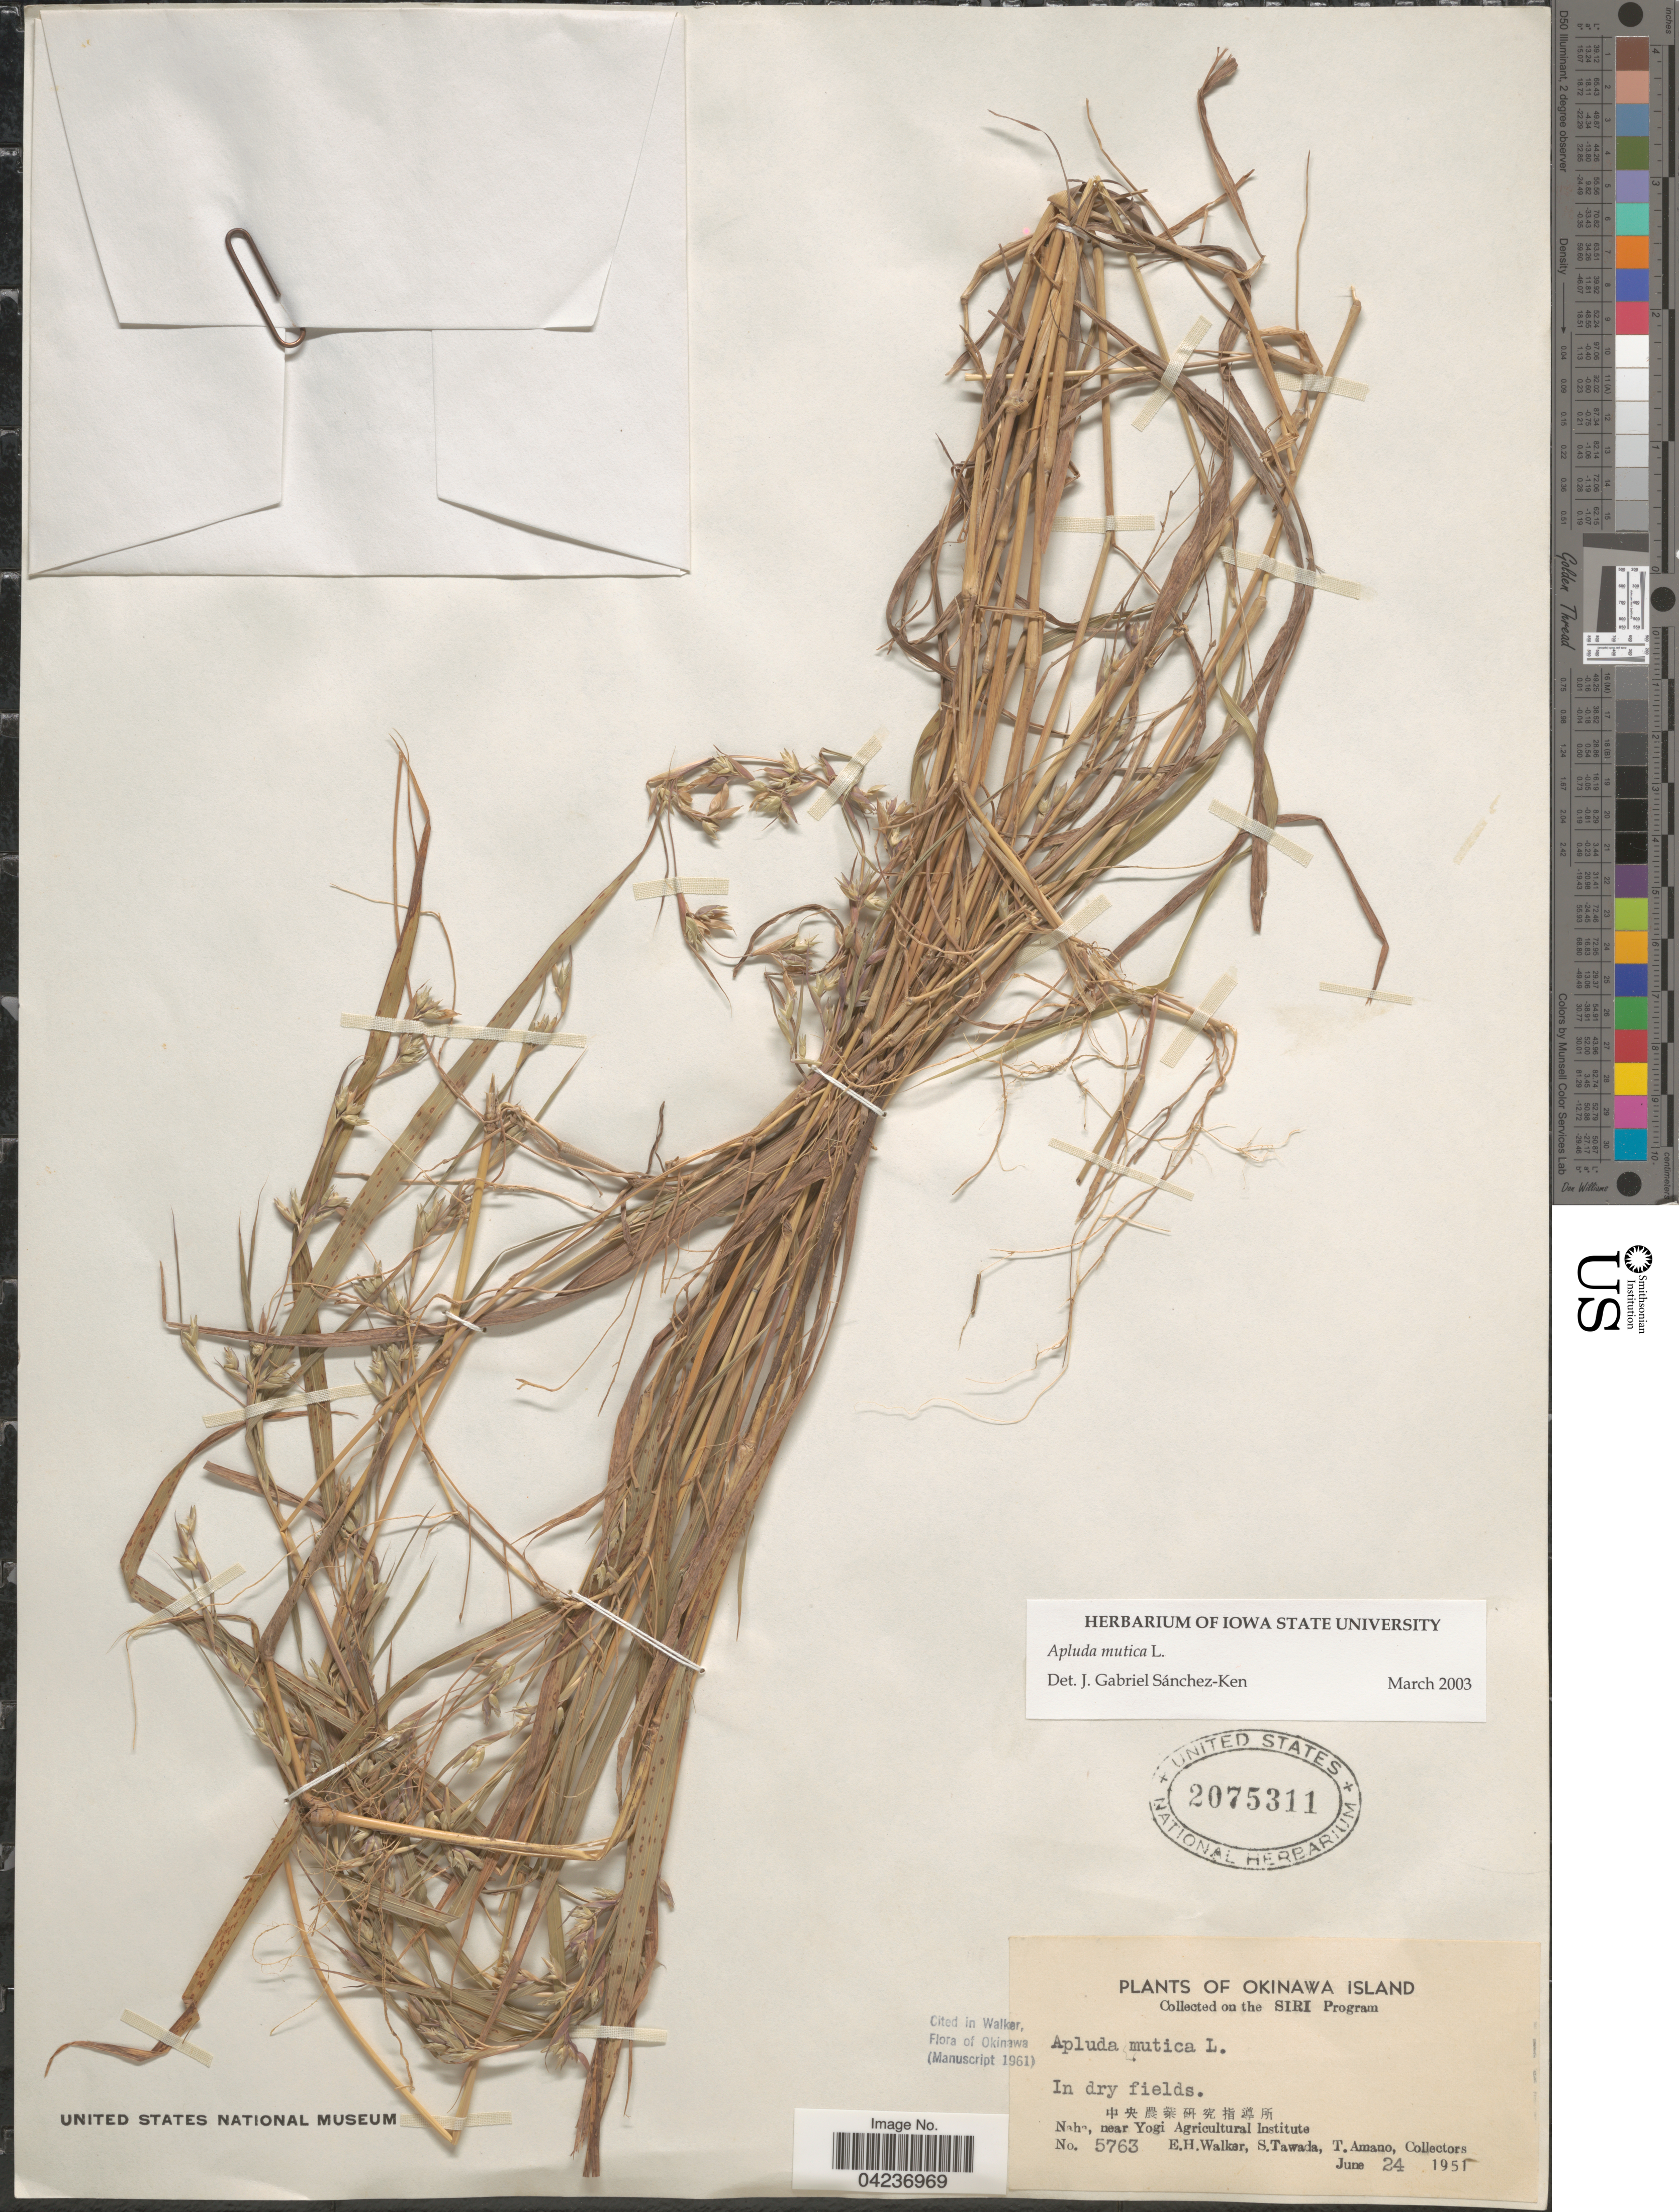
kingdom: Plantae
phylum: Tracheophyta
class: Liliopsida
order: Poales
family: Poaceae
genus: Apluda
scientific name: Apluda mutica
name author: L.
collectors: E. H. Walker, S. Tawada & T. Amano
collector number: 5763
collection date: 1951-06-24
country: Japan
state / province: Okinawa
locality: Okinawa Island. X. Naha, near Yohi Agricultural Institute.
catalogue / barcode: US 2075311